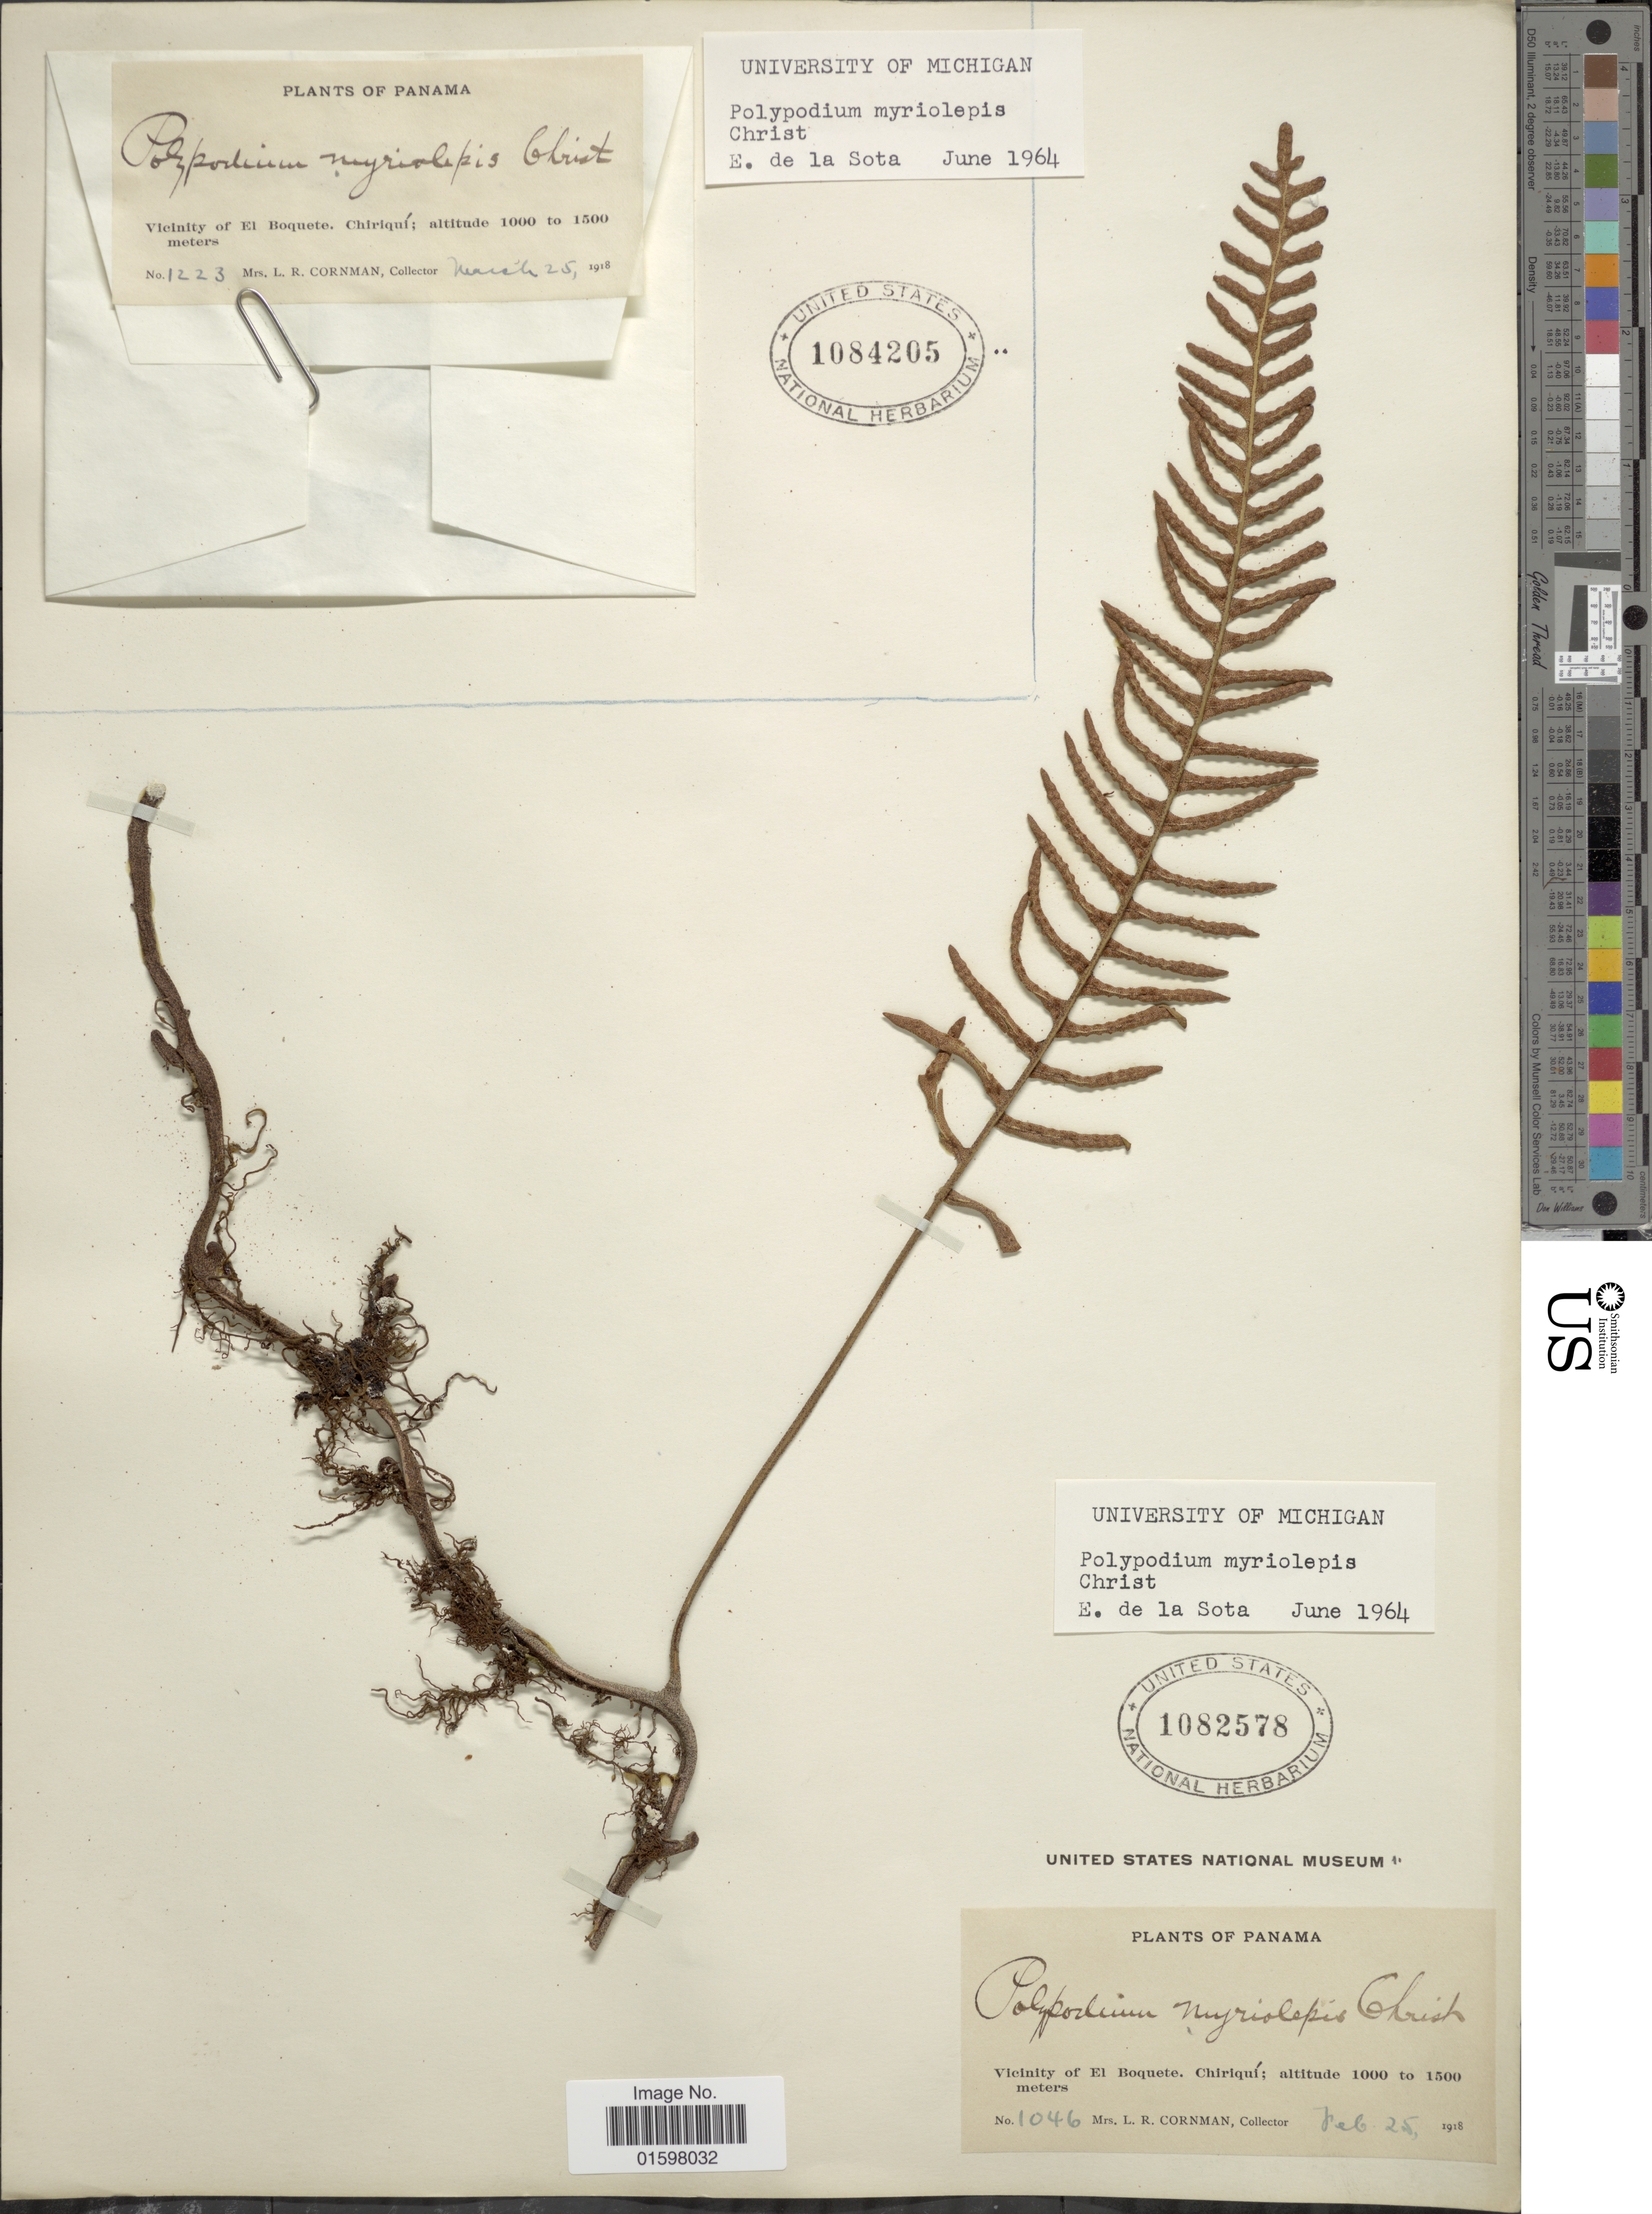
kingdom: Plantae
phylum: Tracheophyta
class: Polypodiopsida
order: Polypodiales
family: Polypodiaceae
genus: Pleopeltis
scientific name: Pleopeltis myriolepis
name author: (Christ) A.R. Sm. & Tejero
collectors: L. Cornman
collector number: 1046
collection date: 1918-02-25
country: Panama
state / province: Chiriqui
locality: Vicinity of El Boquete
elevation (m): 1000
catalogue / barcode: US 1082578